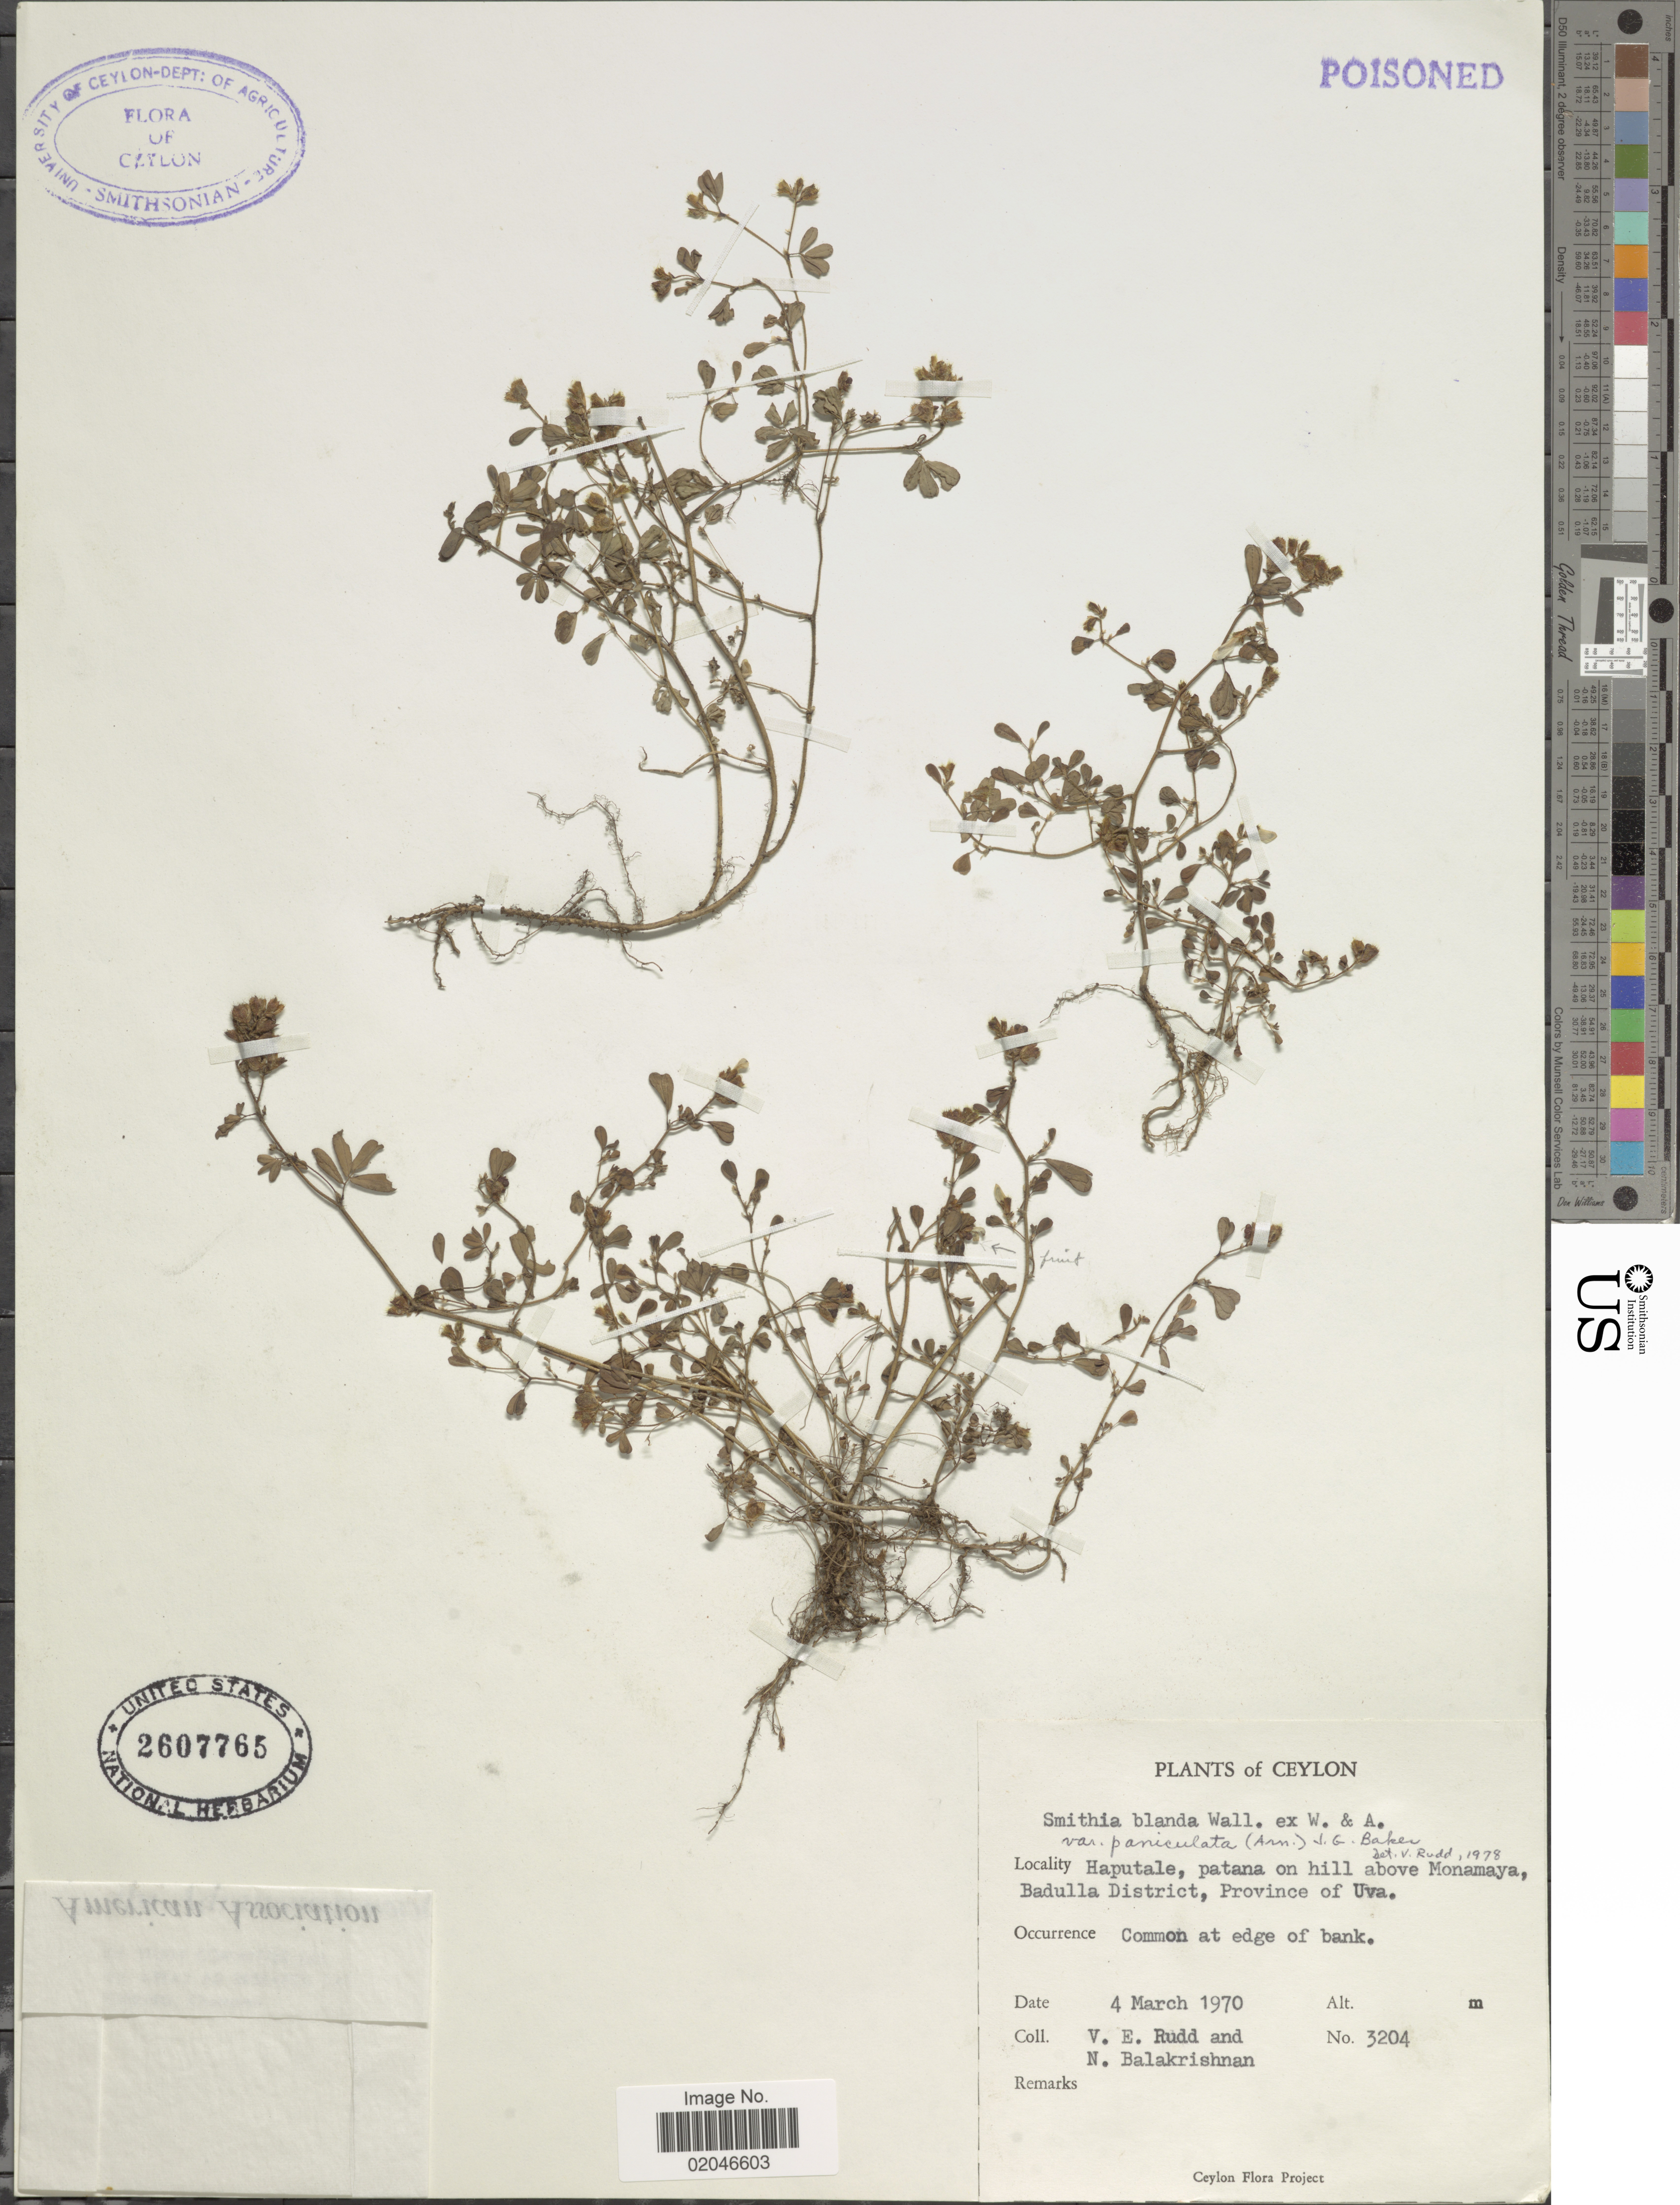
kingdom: Plantae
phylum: Tracheophyta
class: Magnoliopsida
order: Fabales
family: Fabaceae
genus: Smithia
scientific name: Smithia blanda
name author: Wall.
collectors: V. E. Rudd & N. Balakrishnan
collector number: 3204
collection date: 1970-03-04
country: Sri Lanka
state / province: Uva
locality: Ceylon, Haputale, patana on hill abov Monamaya, Badulla District, Common at edge of bank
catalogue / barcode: US 2607765